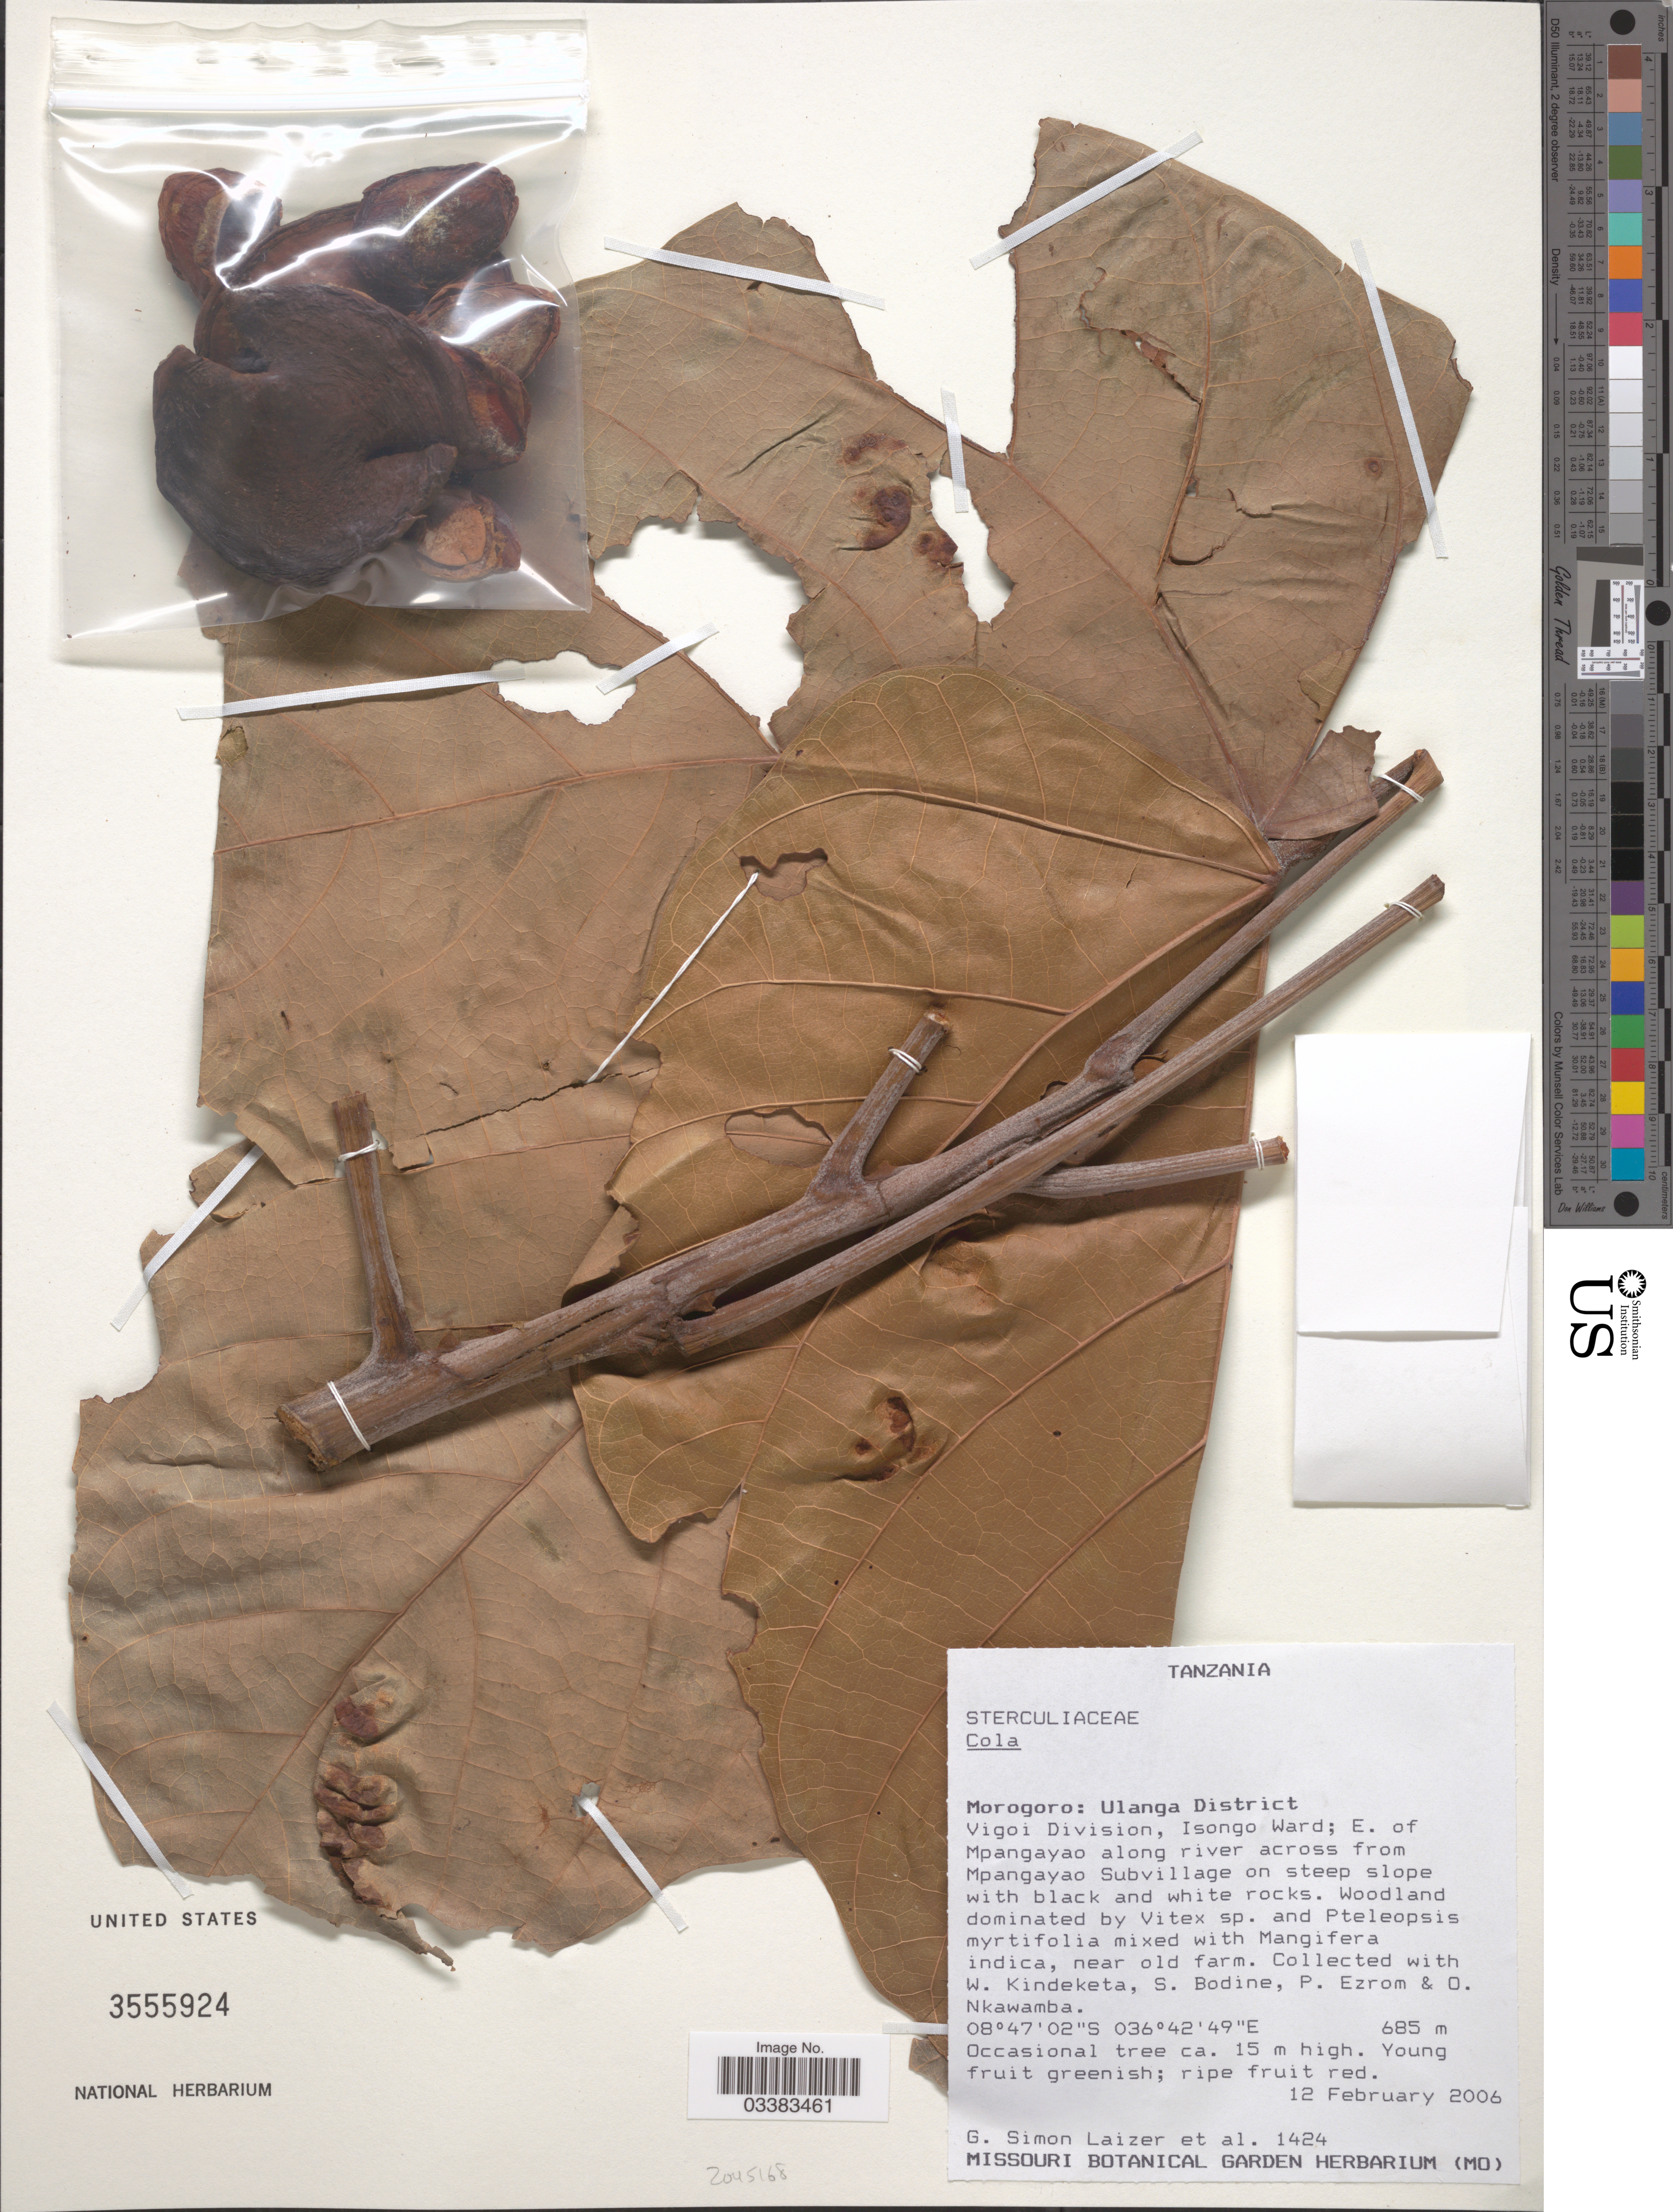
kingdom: Plantae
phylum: Tracheophyta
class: Magnoliopsida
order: Malvales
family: Malvaceae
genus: Cola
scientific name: Cola sp.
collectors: G. S. Laizer, W. Kindeketa, S. Bodine, P. Ezrom & O. Nkawamba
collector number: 1424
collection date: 2006-02-12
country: Tanzania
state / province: Morogoro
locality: Ulanga District. Vigoi Division, Isongo Ward; E. of Mpangayao along river across from Mpangayao Subvillage on steep slope.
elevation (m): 685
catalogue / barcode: US 3555924